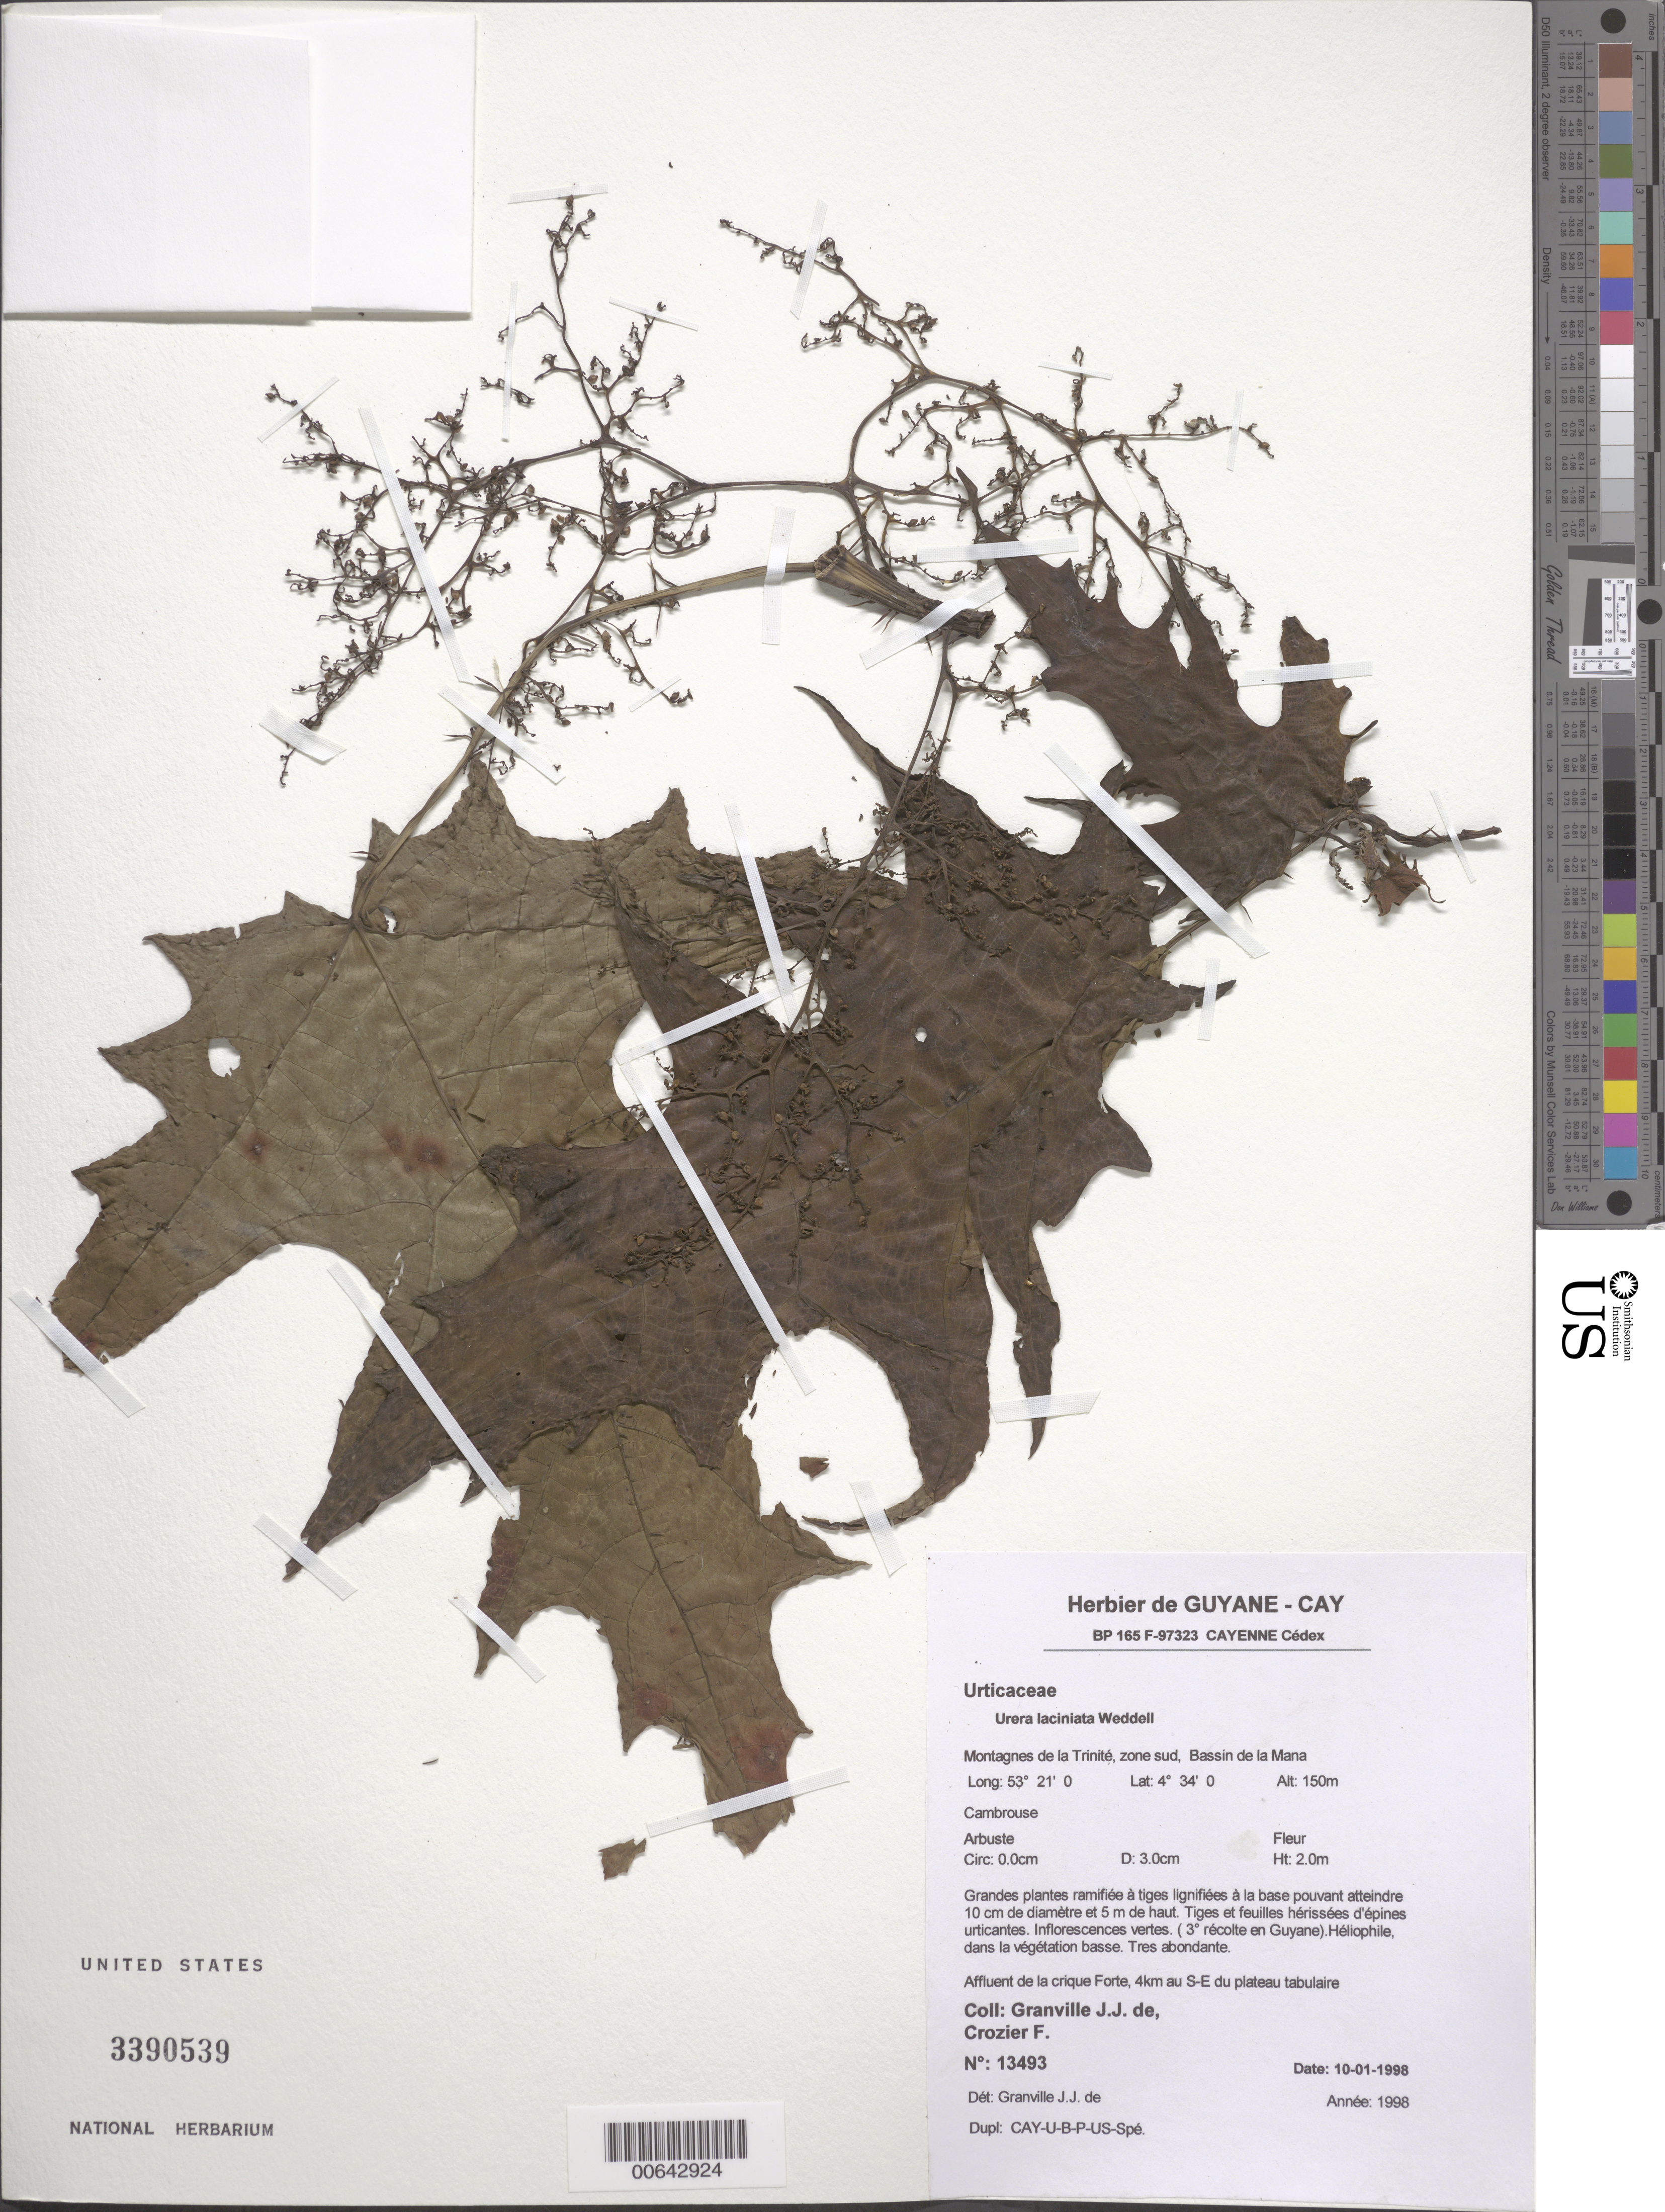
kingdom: Plantae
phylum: Tracheophyta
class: Magnoliopsida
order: Rosales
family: Urticaceae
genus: Urera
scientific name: Urera laciniata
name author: (Gaudich.) Wedd.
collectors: J.-J. de Granville & F. Crozier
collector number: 13493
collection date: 1998-01-10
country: Guyana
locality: Montagnes de la Trinité, zone sud, Bassin de la Mana. Cambrouse.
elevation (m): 150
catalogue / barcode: US 3390539